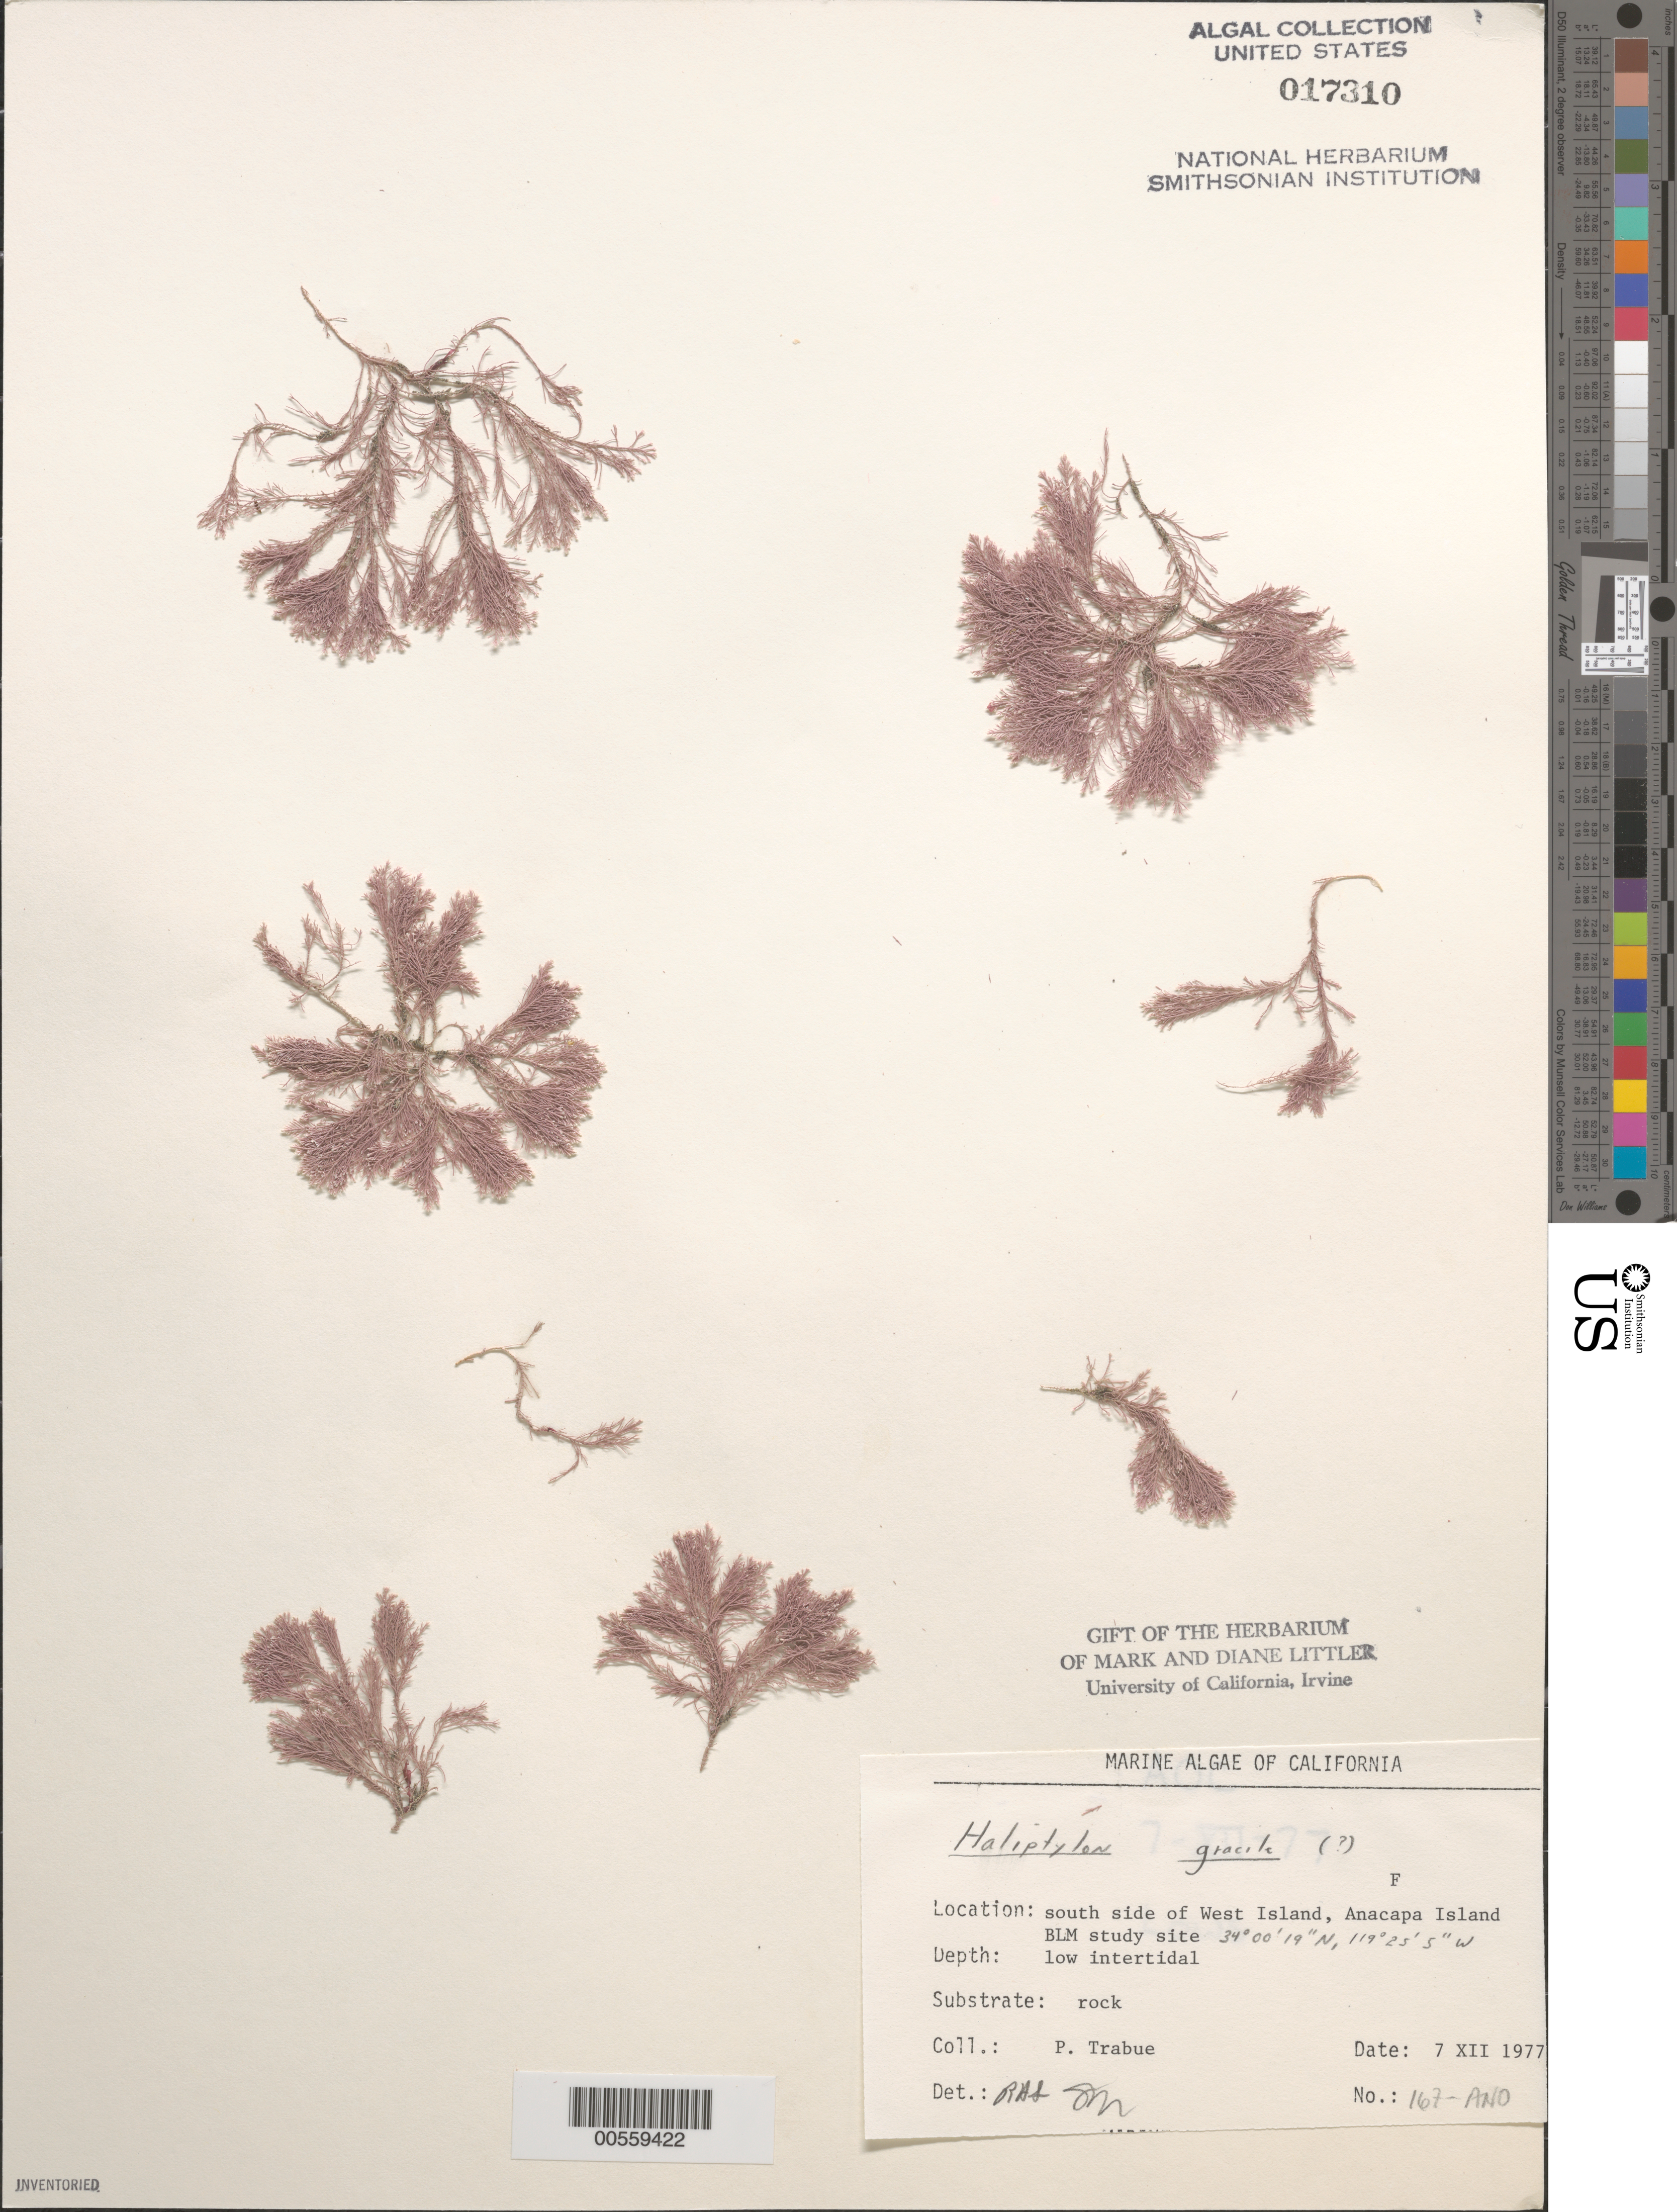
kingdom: Plantae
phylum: Rhodophyta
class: Florideophyceae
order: Corallinales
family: Corallinaceae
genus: Jania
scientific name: Jania rosea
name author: (Lam.) Decne.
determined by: Algae name updating Project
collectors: P. J. Trabue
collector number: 167-ANO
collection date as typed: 07 Dec 1977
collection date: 1977-12-07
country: United States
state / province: California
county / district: Ventura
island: Anacapa Island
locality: South side of west island, near Cat Rock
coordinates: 34 00'19"N, 119 25'05"W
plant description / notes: BLM-SOCALBIGHT Rocky Intertidal Survey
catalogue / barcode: US 17310